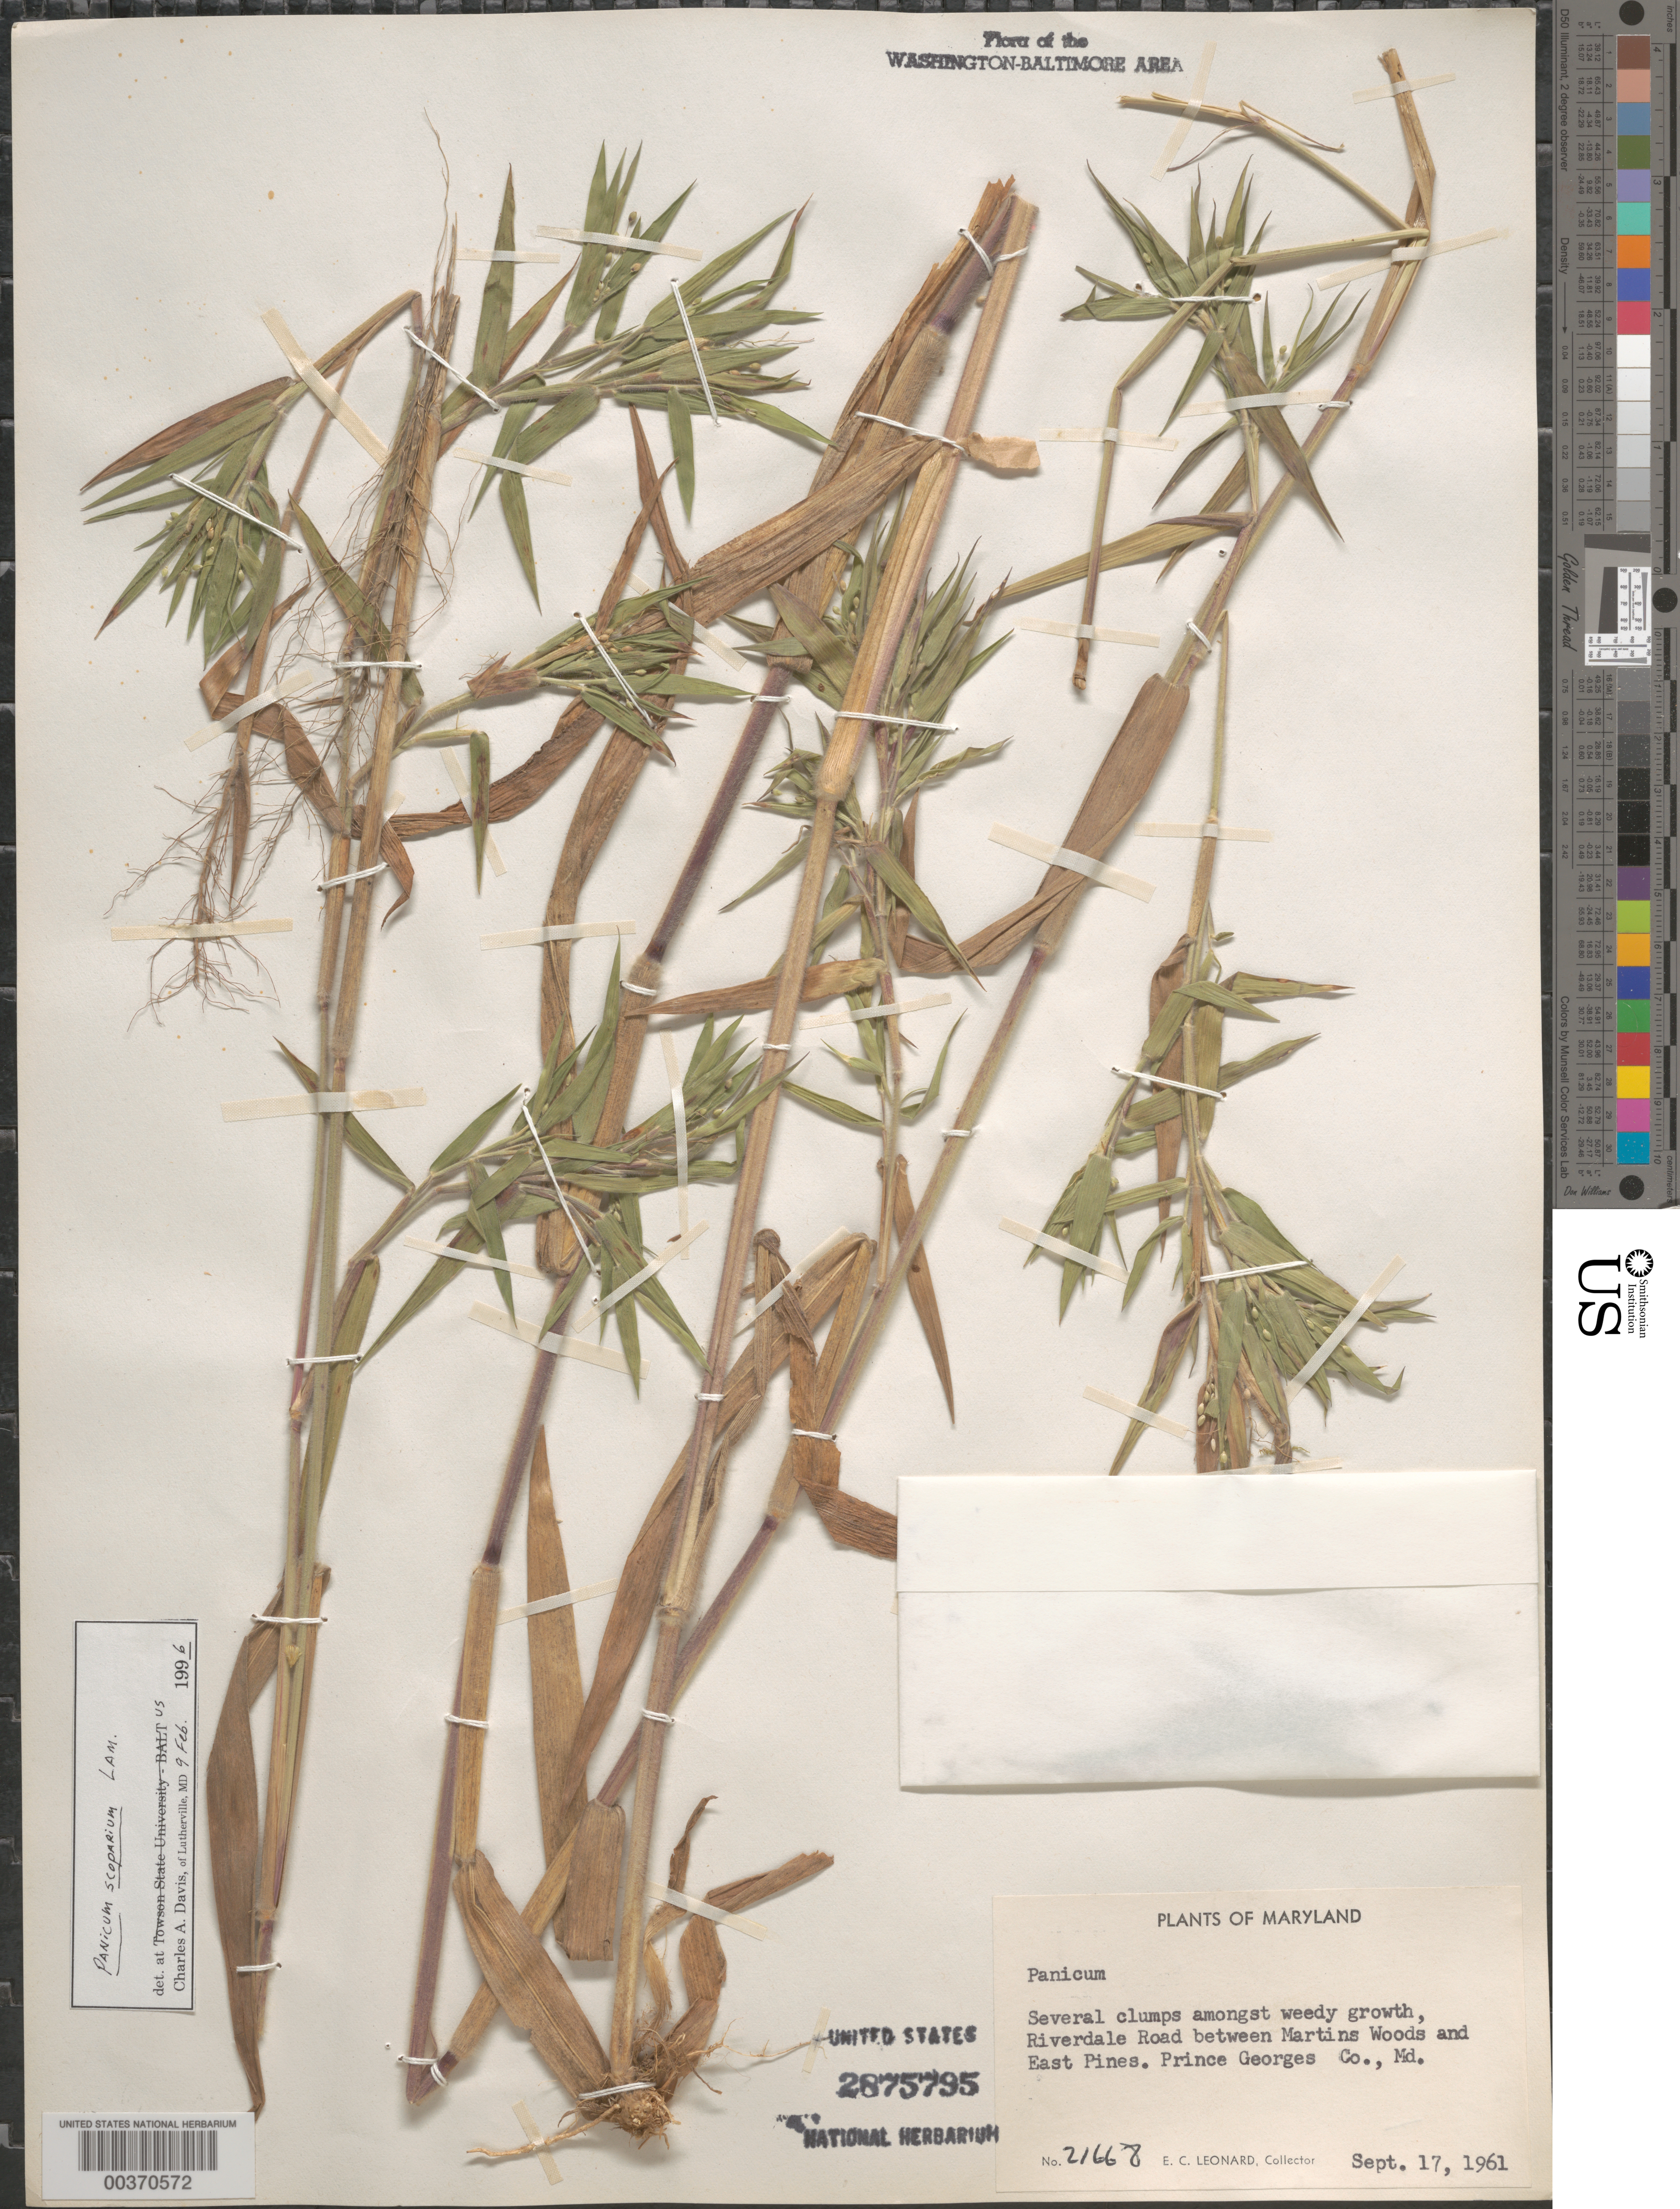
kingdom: Plantae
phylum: Tracheophyta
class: Liliopsida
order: Poales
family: Poaceae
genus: Dichanthelium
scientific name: Dichanthelium scoparium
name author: (Lam.) Gould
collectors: E. C. Leonard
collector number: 21668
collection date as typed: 17 Sep 1961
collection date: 1961-09-17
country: United States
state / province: Maryland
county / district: Prince George's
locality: Riverdale road, between Martins Woods and East Pines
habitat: Along road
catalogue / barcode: US 2875795